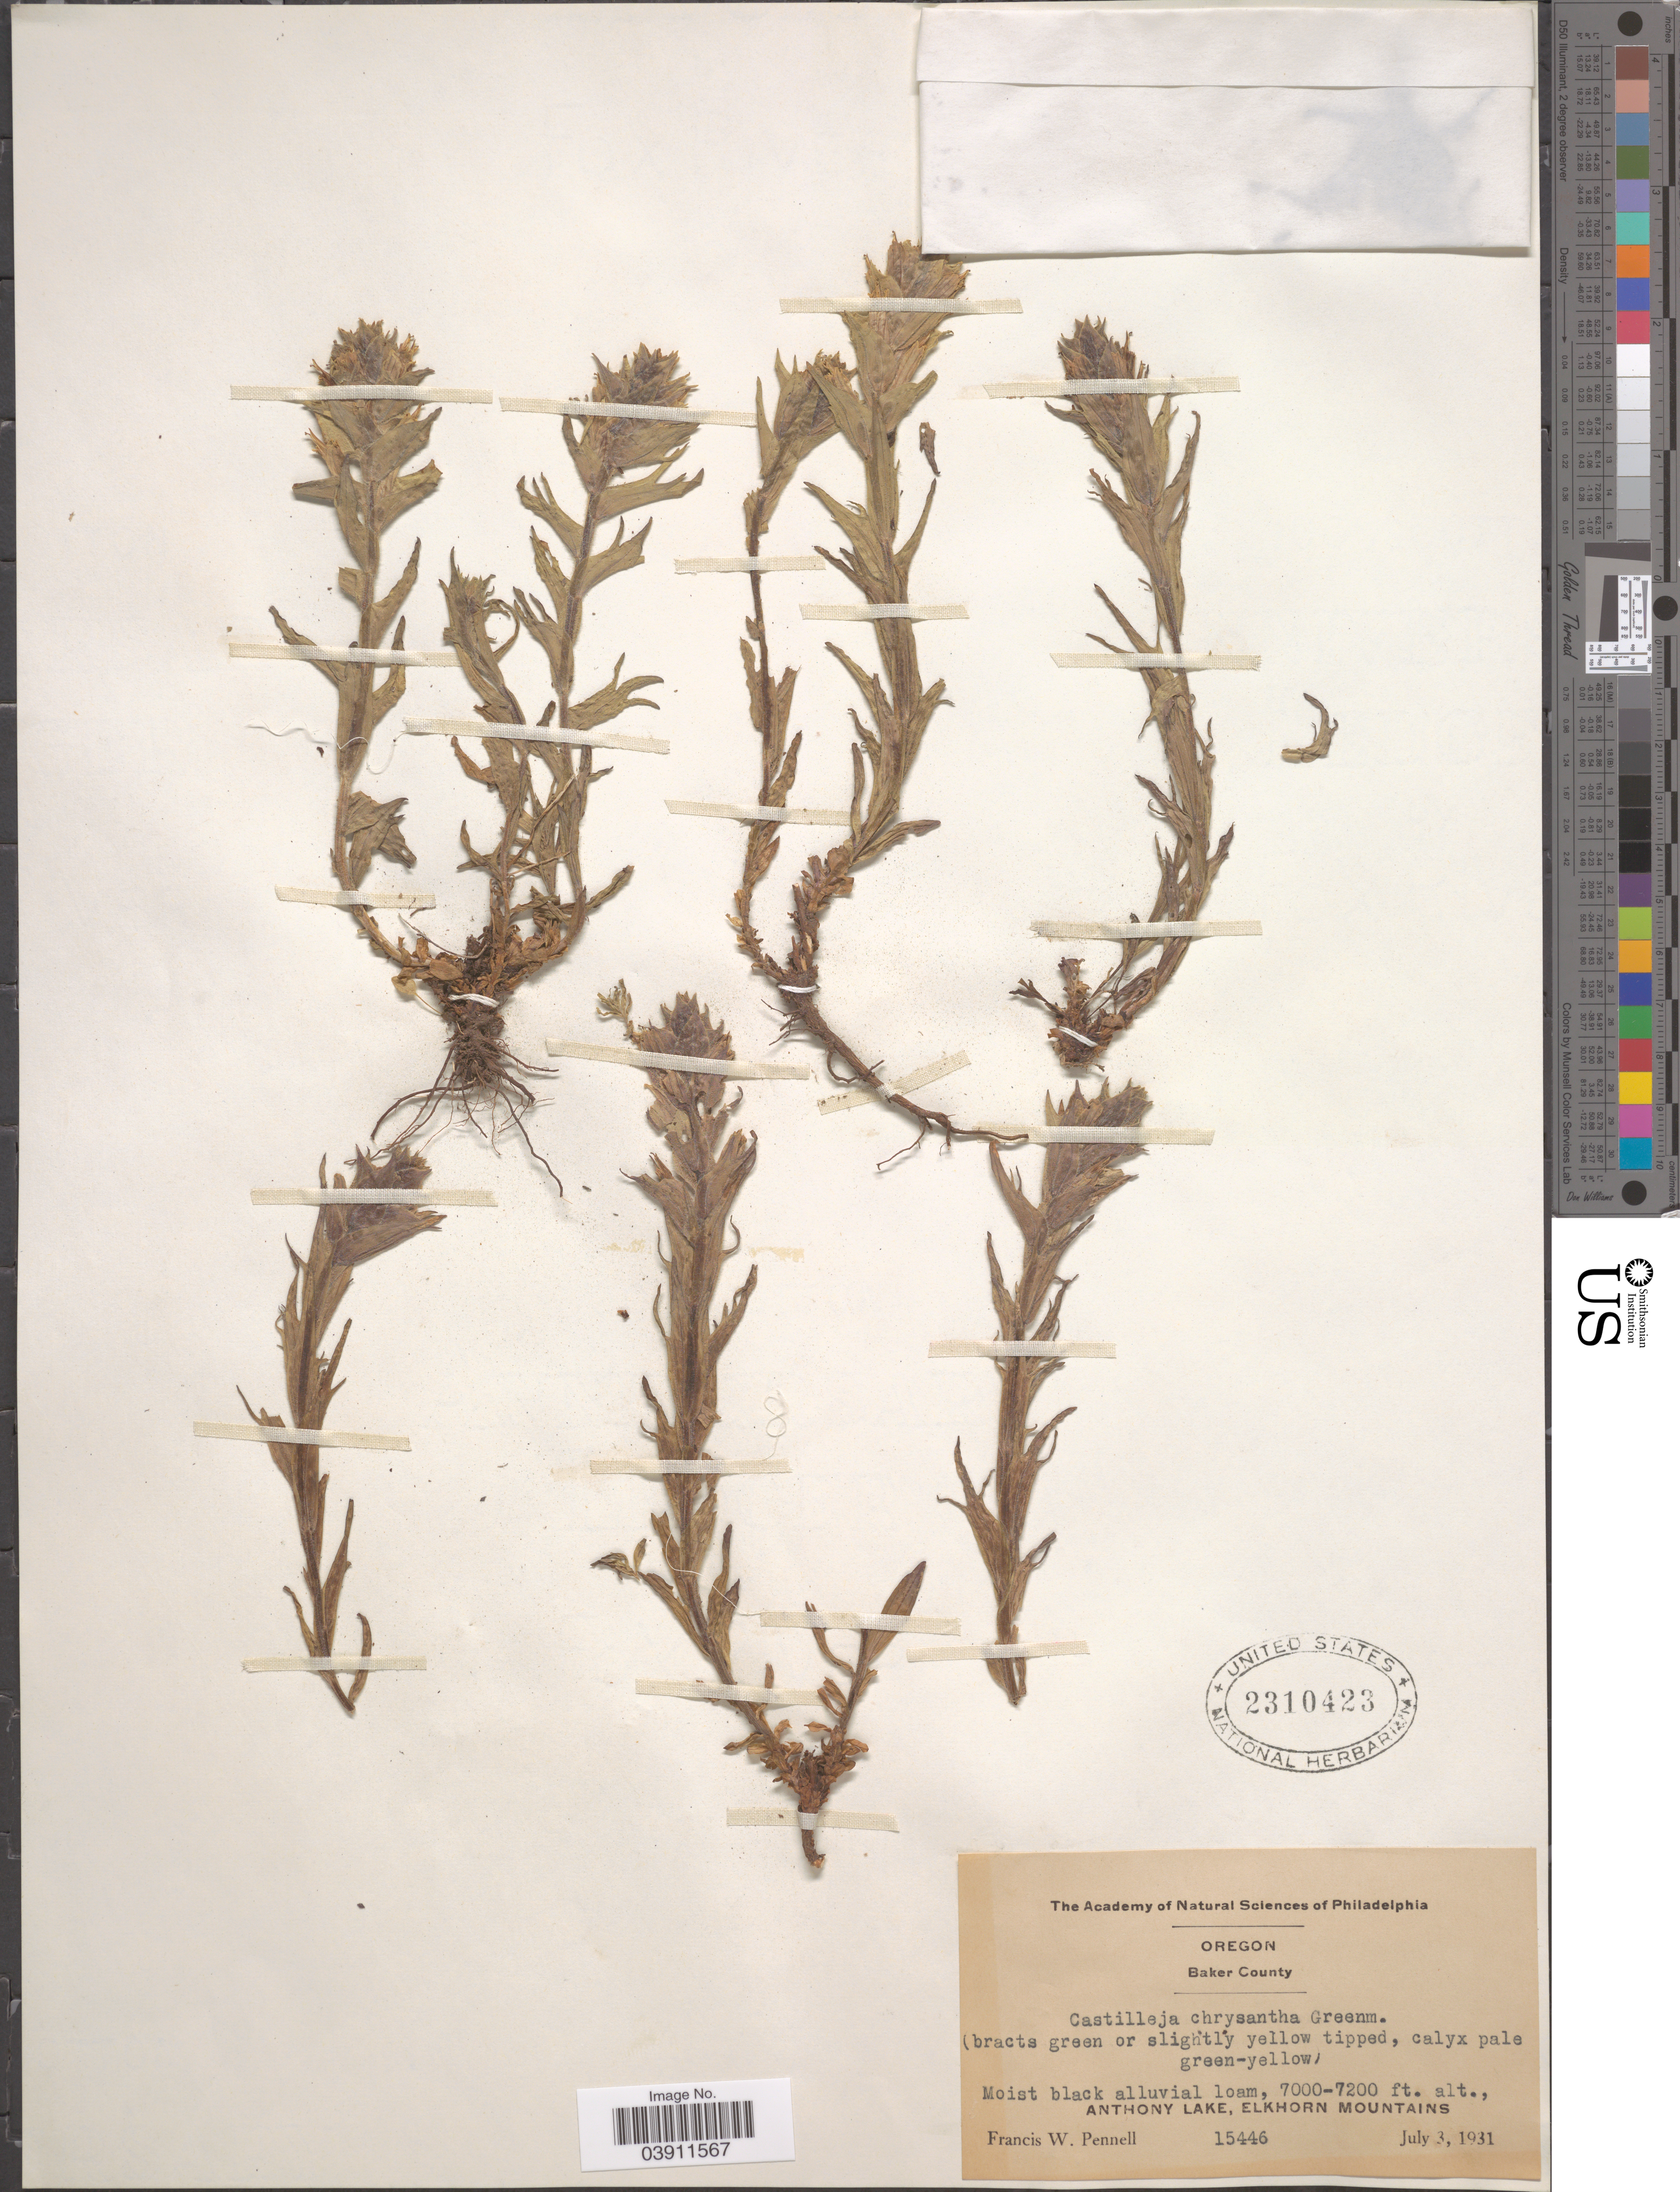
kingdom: Plantae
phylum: Tracheophyta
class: Magnoliopsida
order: Lamiales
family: Orobanchaceae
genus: Castilleja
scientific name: Castilleja chrysantha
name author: Greenm.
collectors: F. W. Pennell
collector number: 15446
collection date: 1931-07-03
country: United States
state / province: Oregon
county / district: Baker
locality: Anthony Lake, Elkhorn Mountains.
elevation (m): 2134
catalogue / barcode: US 2310423